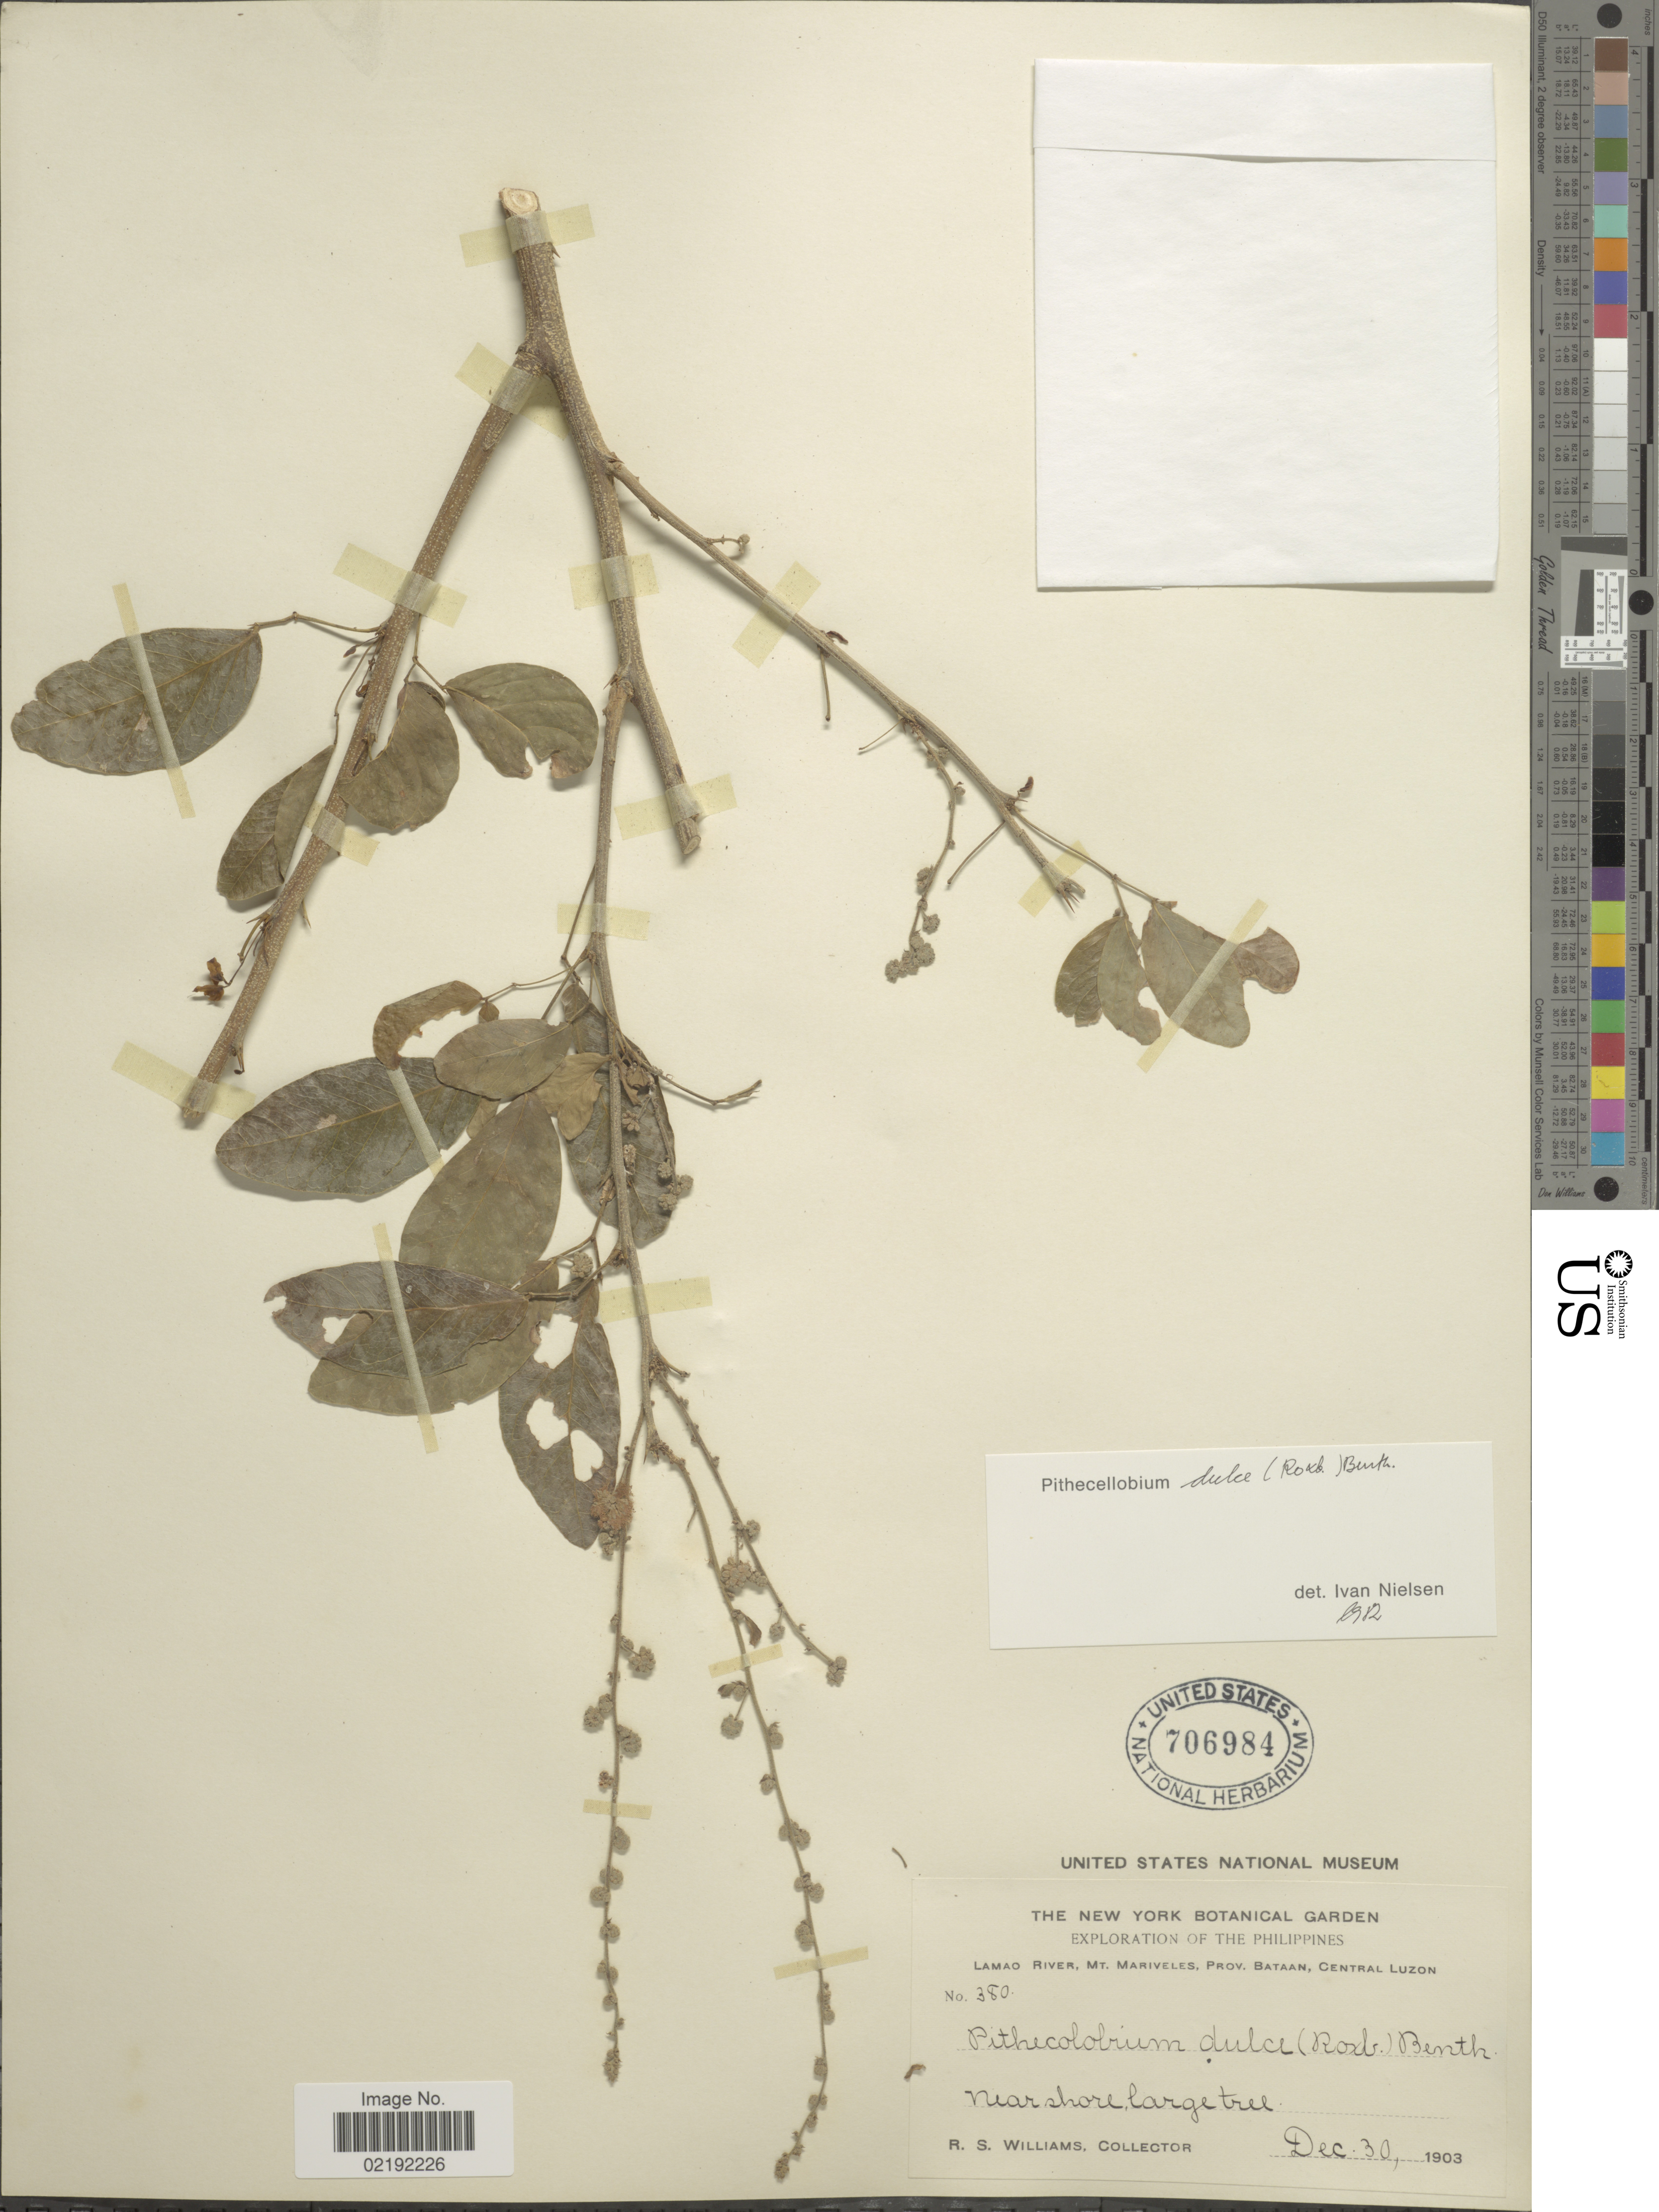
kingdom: Plantae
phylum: Tracheophyta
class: Magnoliopsida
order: Fabales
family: Fabaceae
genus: Pithecellobium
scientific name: Pithecellobium dulce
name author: (Roxb.) Benth.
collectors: R. S. Williams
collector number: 380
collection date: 1903-12-30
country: Philippines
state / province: Central Luzon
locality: Lamao River, Mt. Mariveles, Prov. Bataan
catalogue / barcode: US 706984